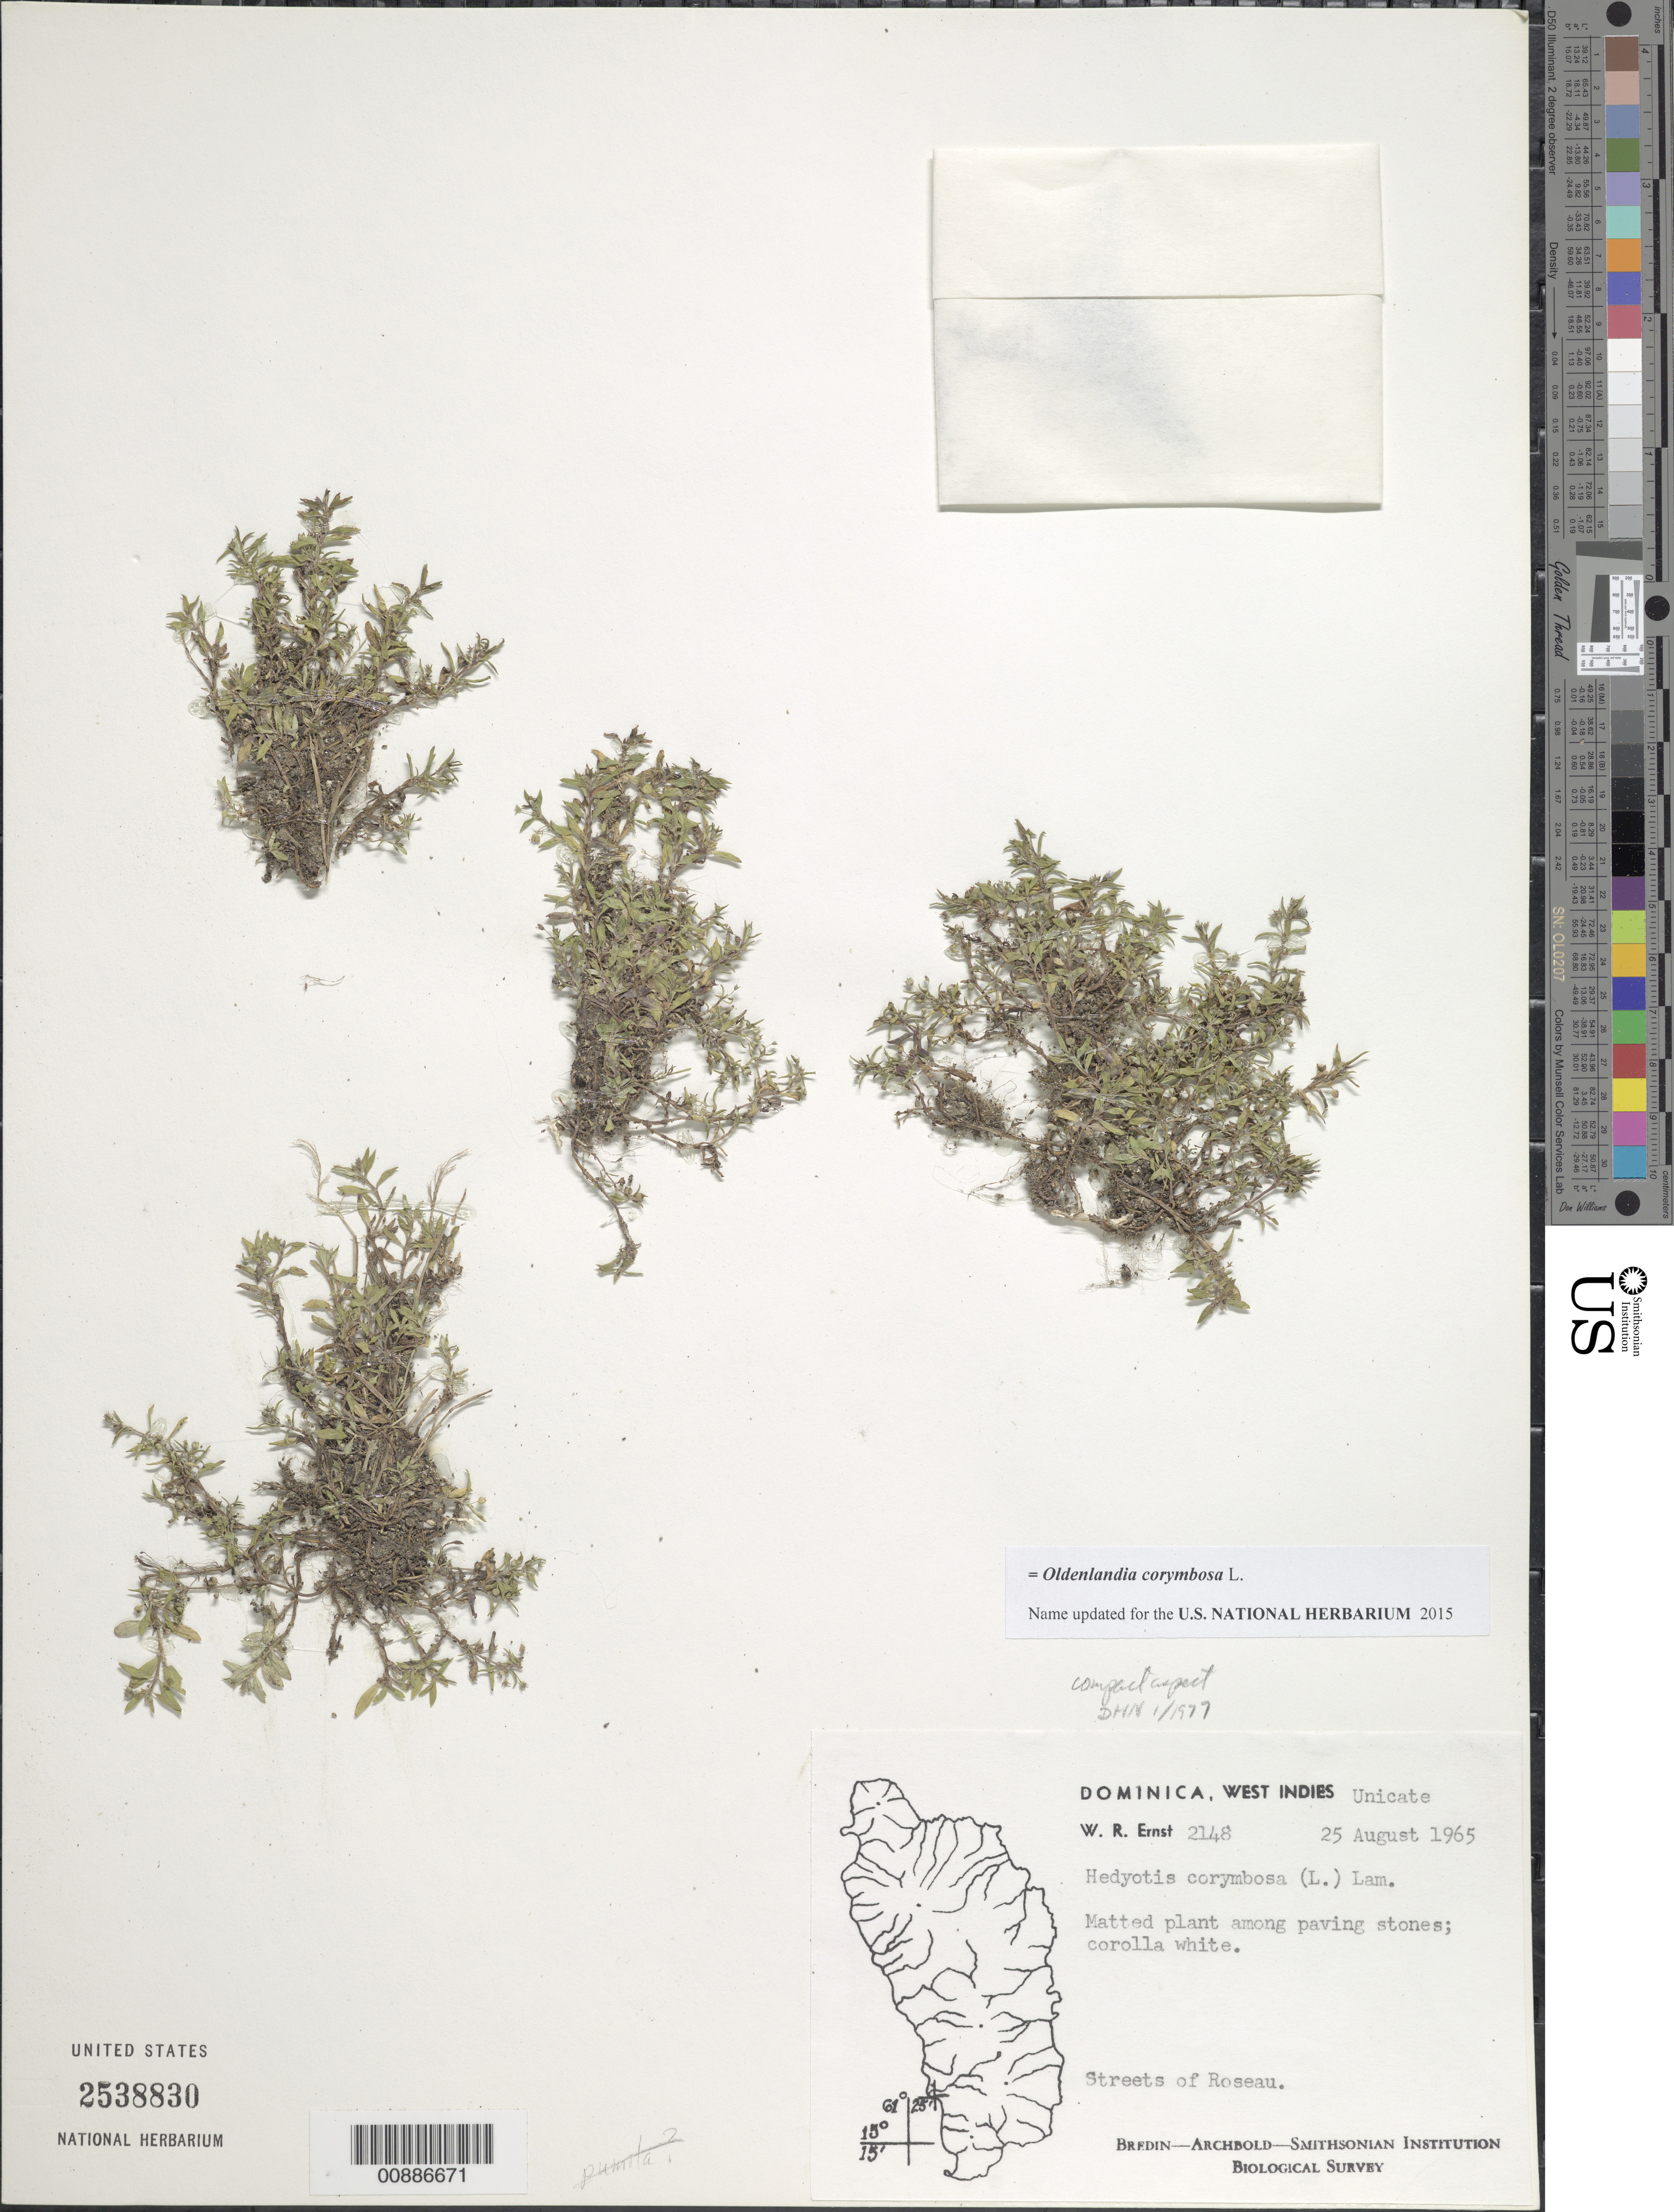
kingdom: Plantae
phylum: Tracheophyta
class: Magnoliopsida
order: Gentianales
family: Rubiaceae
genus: Oldenlandia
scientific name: Oldenlandia corymbosa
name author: L.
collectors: W. R. Ernst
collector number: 2148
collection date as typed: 25 Aug 1965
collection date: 1965-08-25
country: Dominica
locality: Streets of Roseau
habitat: Among paving stones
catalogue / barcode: US 2538830